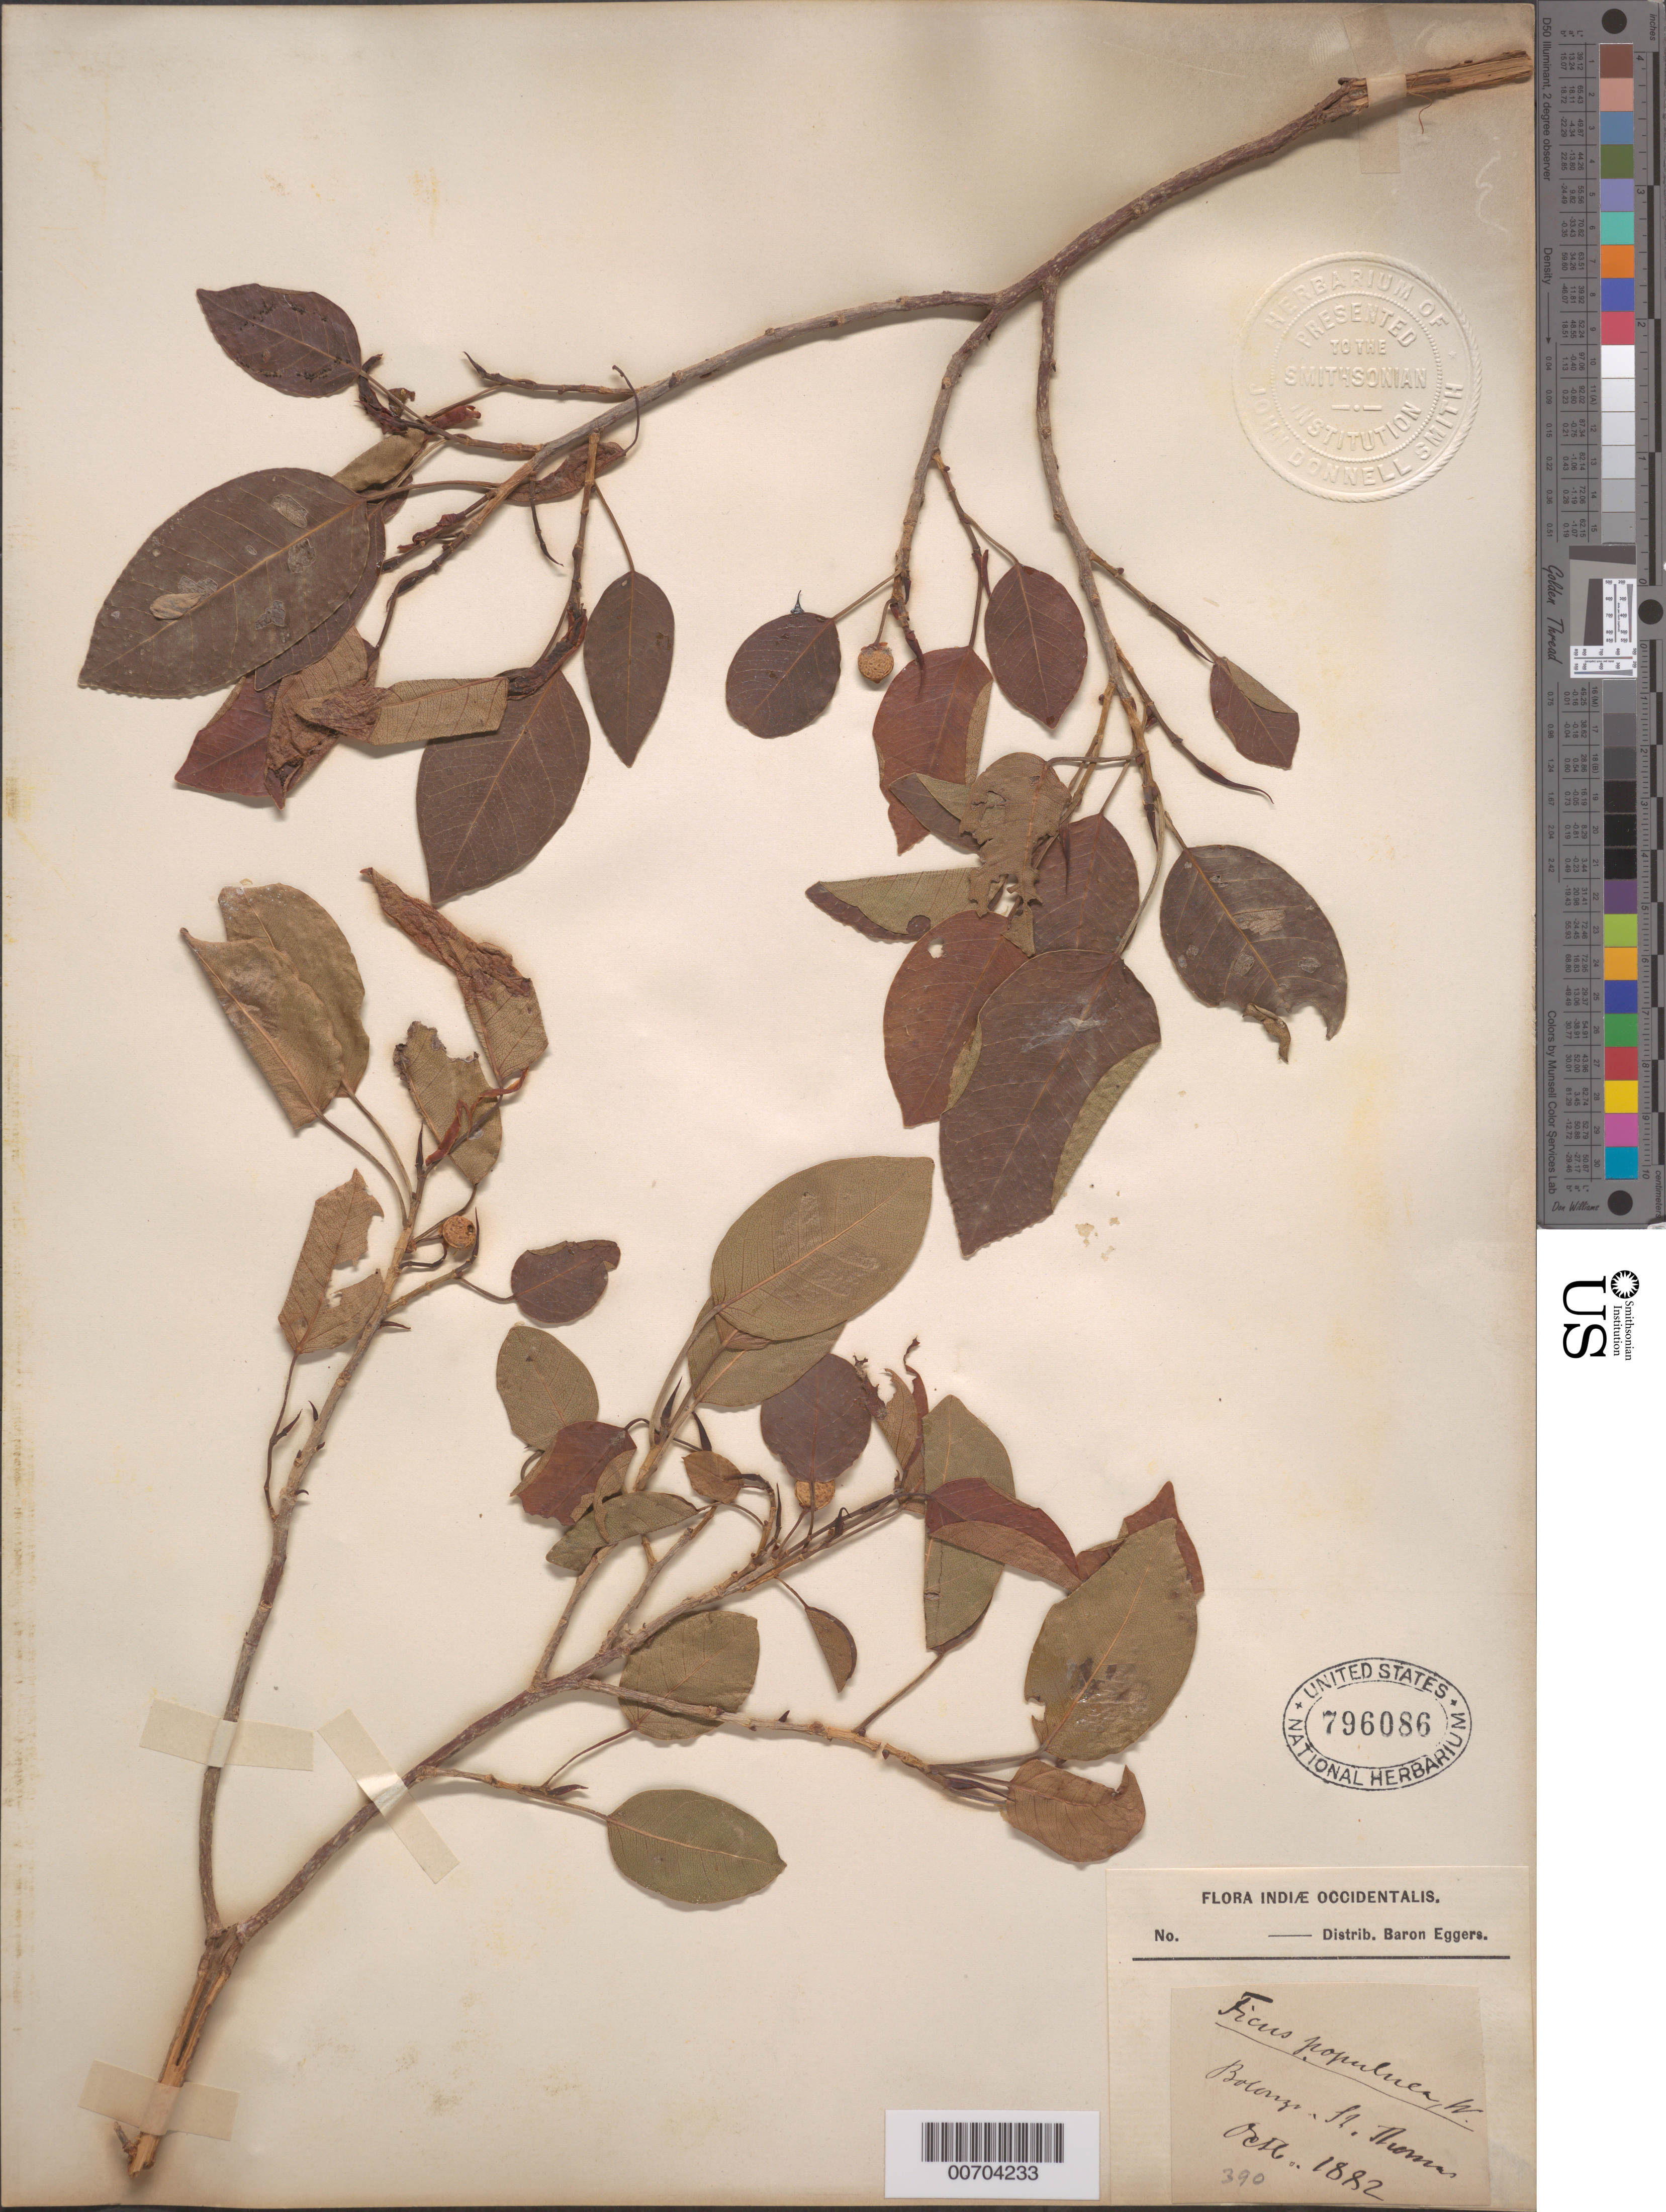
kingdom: Plantae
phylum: Tracheophyta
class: Magnoliopsida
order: Rosales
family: Moraceae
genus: Ficus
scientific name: Ficus populnea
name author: Willd.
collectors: H. F. A. von Eggers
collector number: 390 ?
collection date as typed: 06 Oct 1882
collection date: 1882-10-06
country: U.S. Virgin Islands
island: St. Thomas Island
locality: Bolonzi ?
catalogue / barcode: US 796086